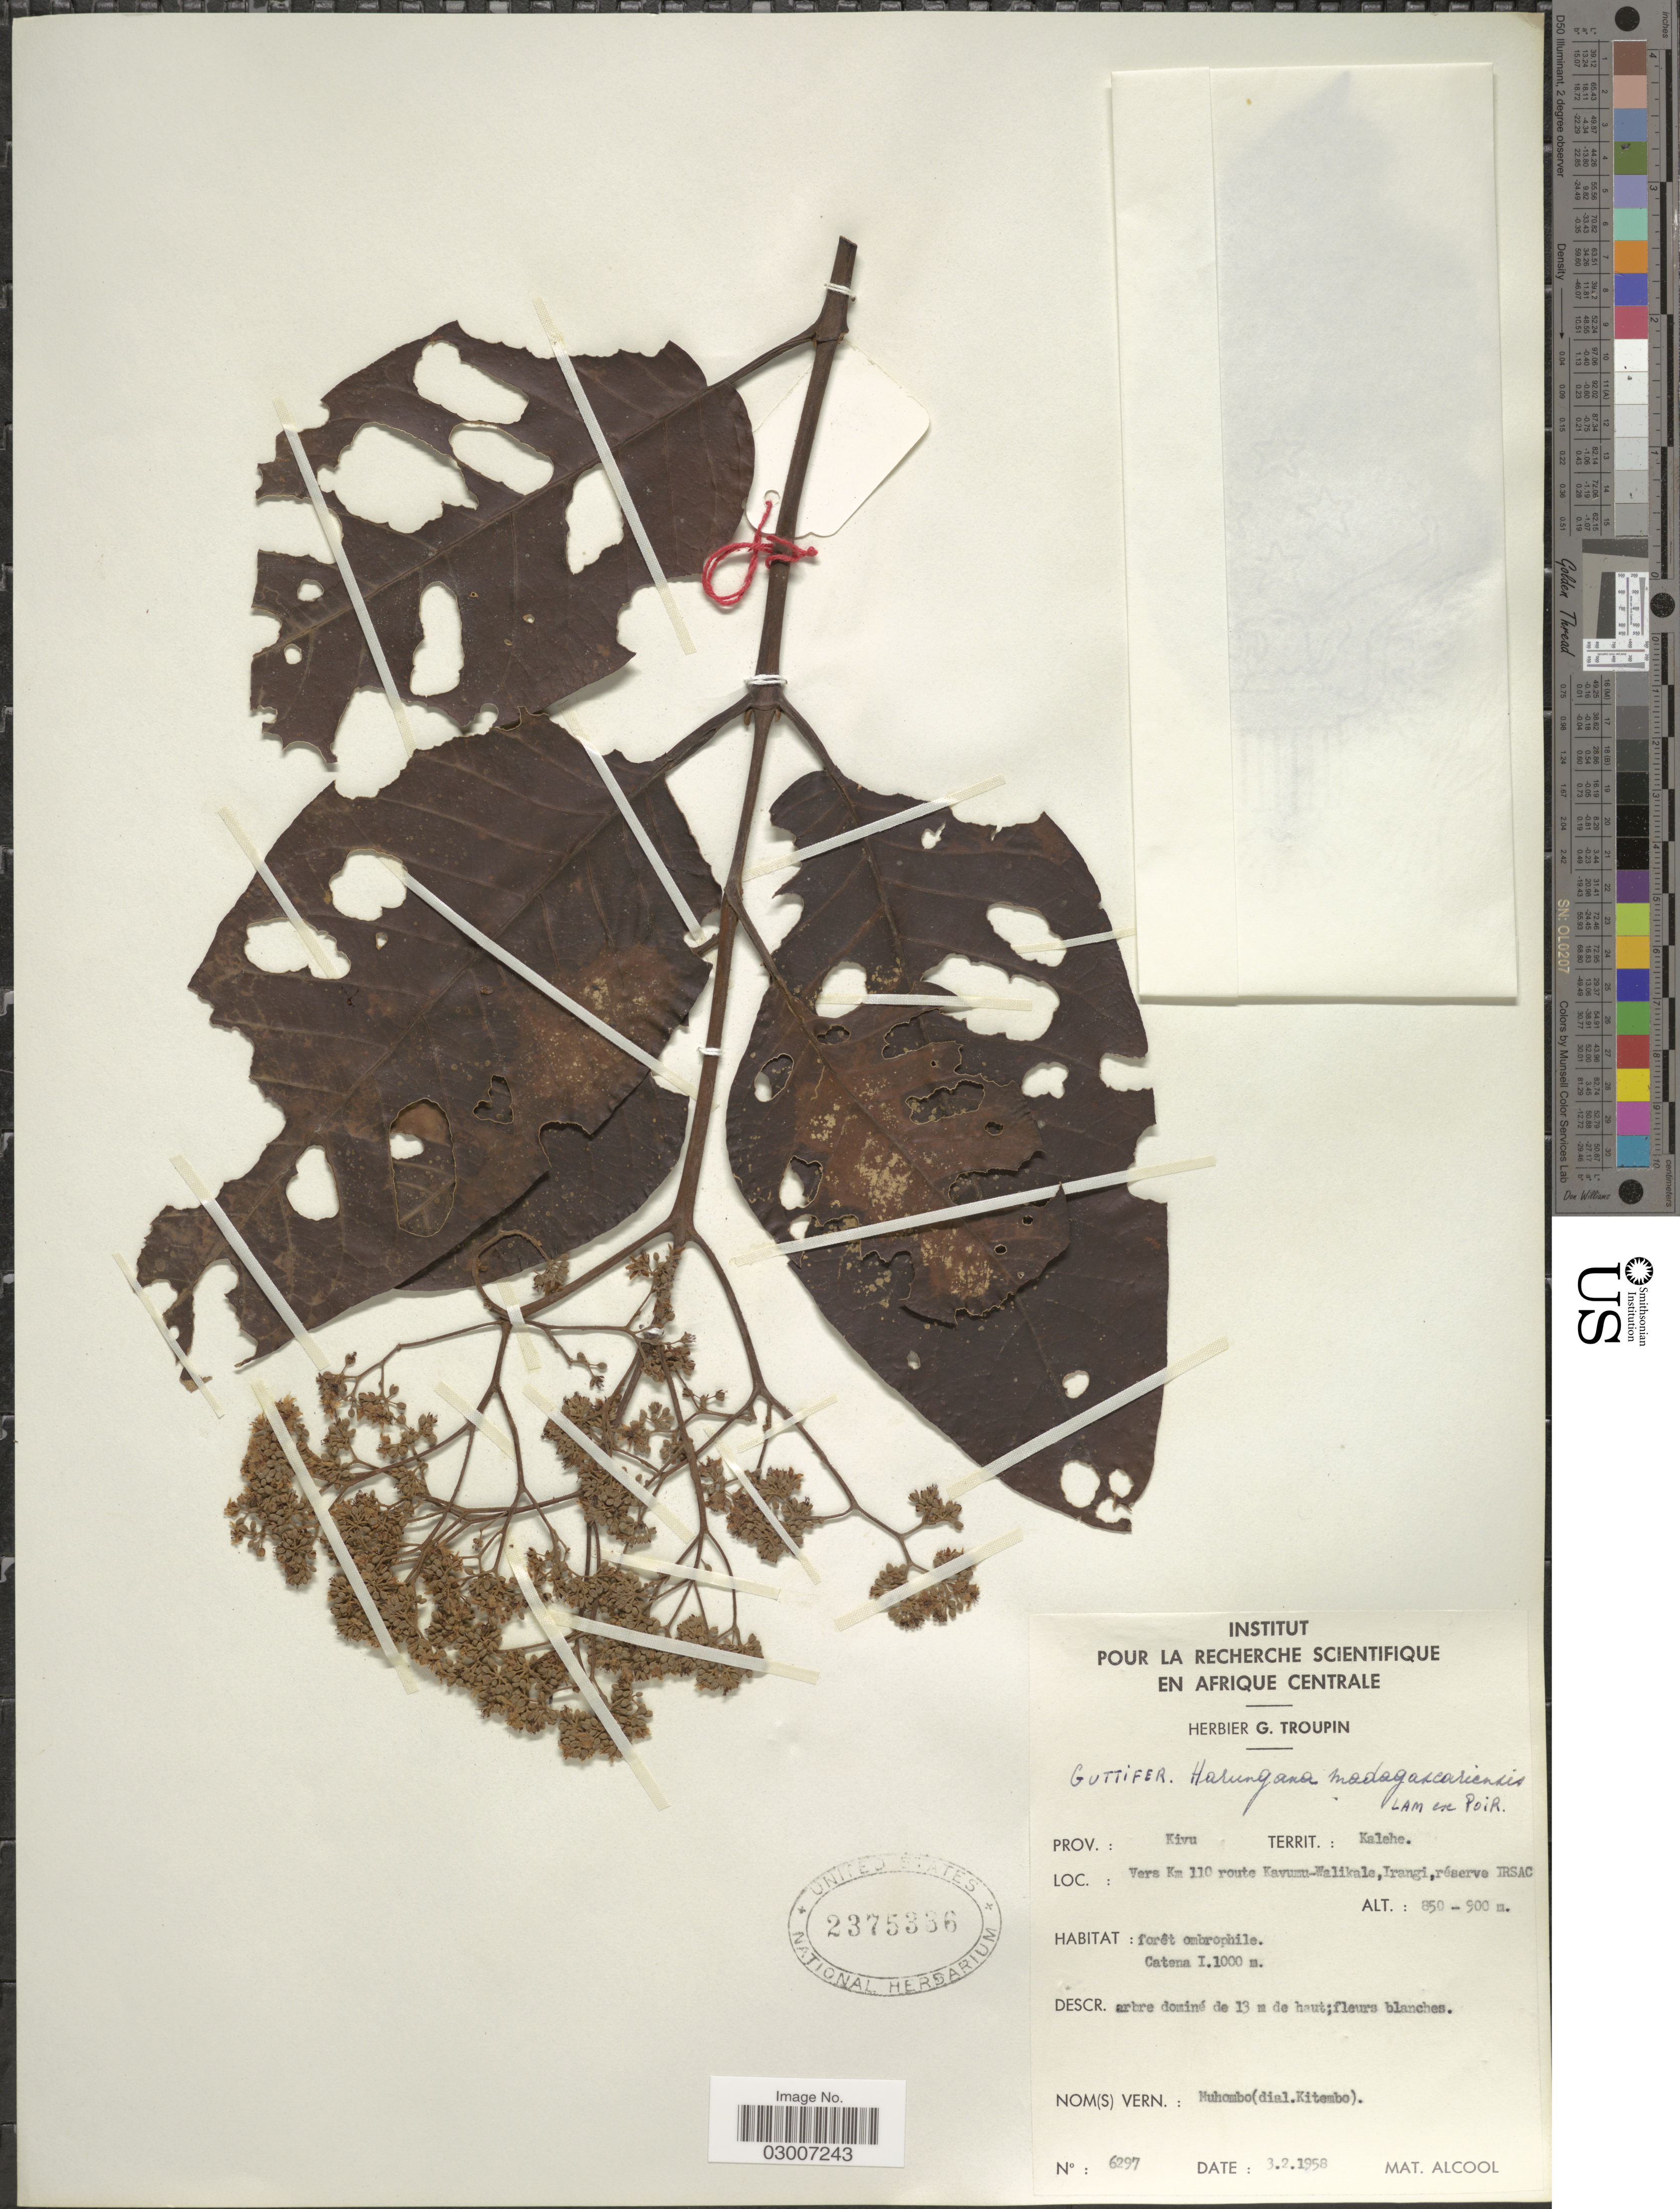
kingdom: Plantae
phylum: Tracheophyta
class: Magnoliopsida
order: Malpighiales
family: Hypericaceae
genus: Harungana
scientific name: Harungana madagascariensis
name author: Lam. ex Poir.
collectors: ex herb. G. Troupin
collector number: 6297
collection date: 1958-02-03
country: Congo, Democratic Republic of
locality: Prov.: Kivu. Territ.: Kalehe. Vers Km 110 route Kavumu-Walikale, Irangi, réserve IRSAC.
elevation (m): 850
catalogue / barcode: US 2375336